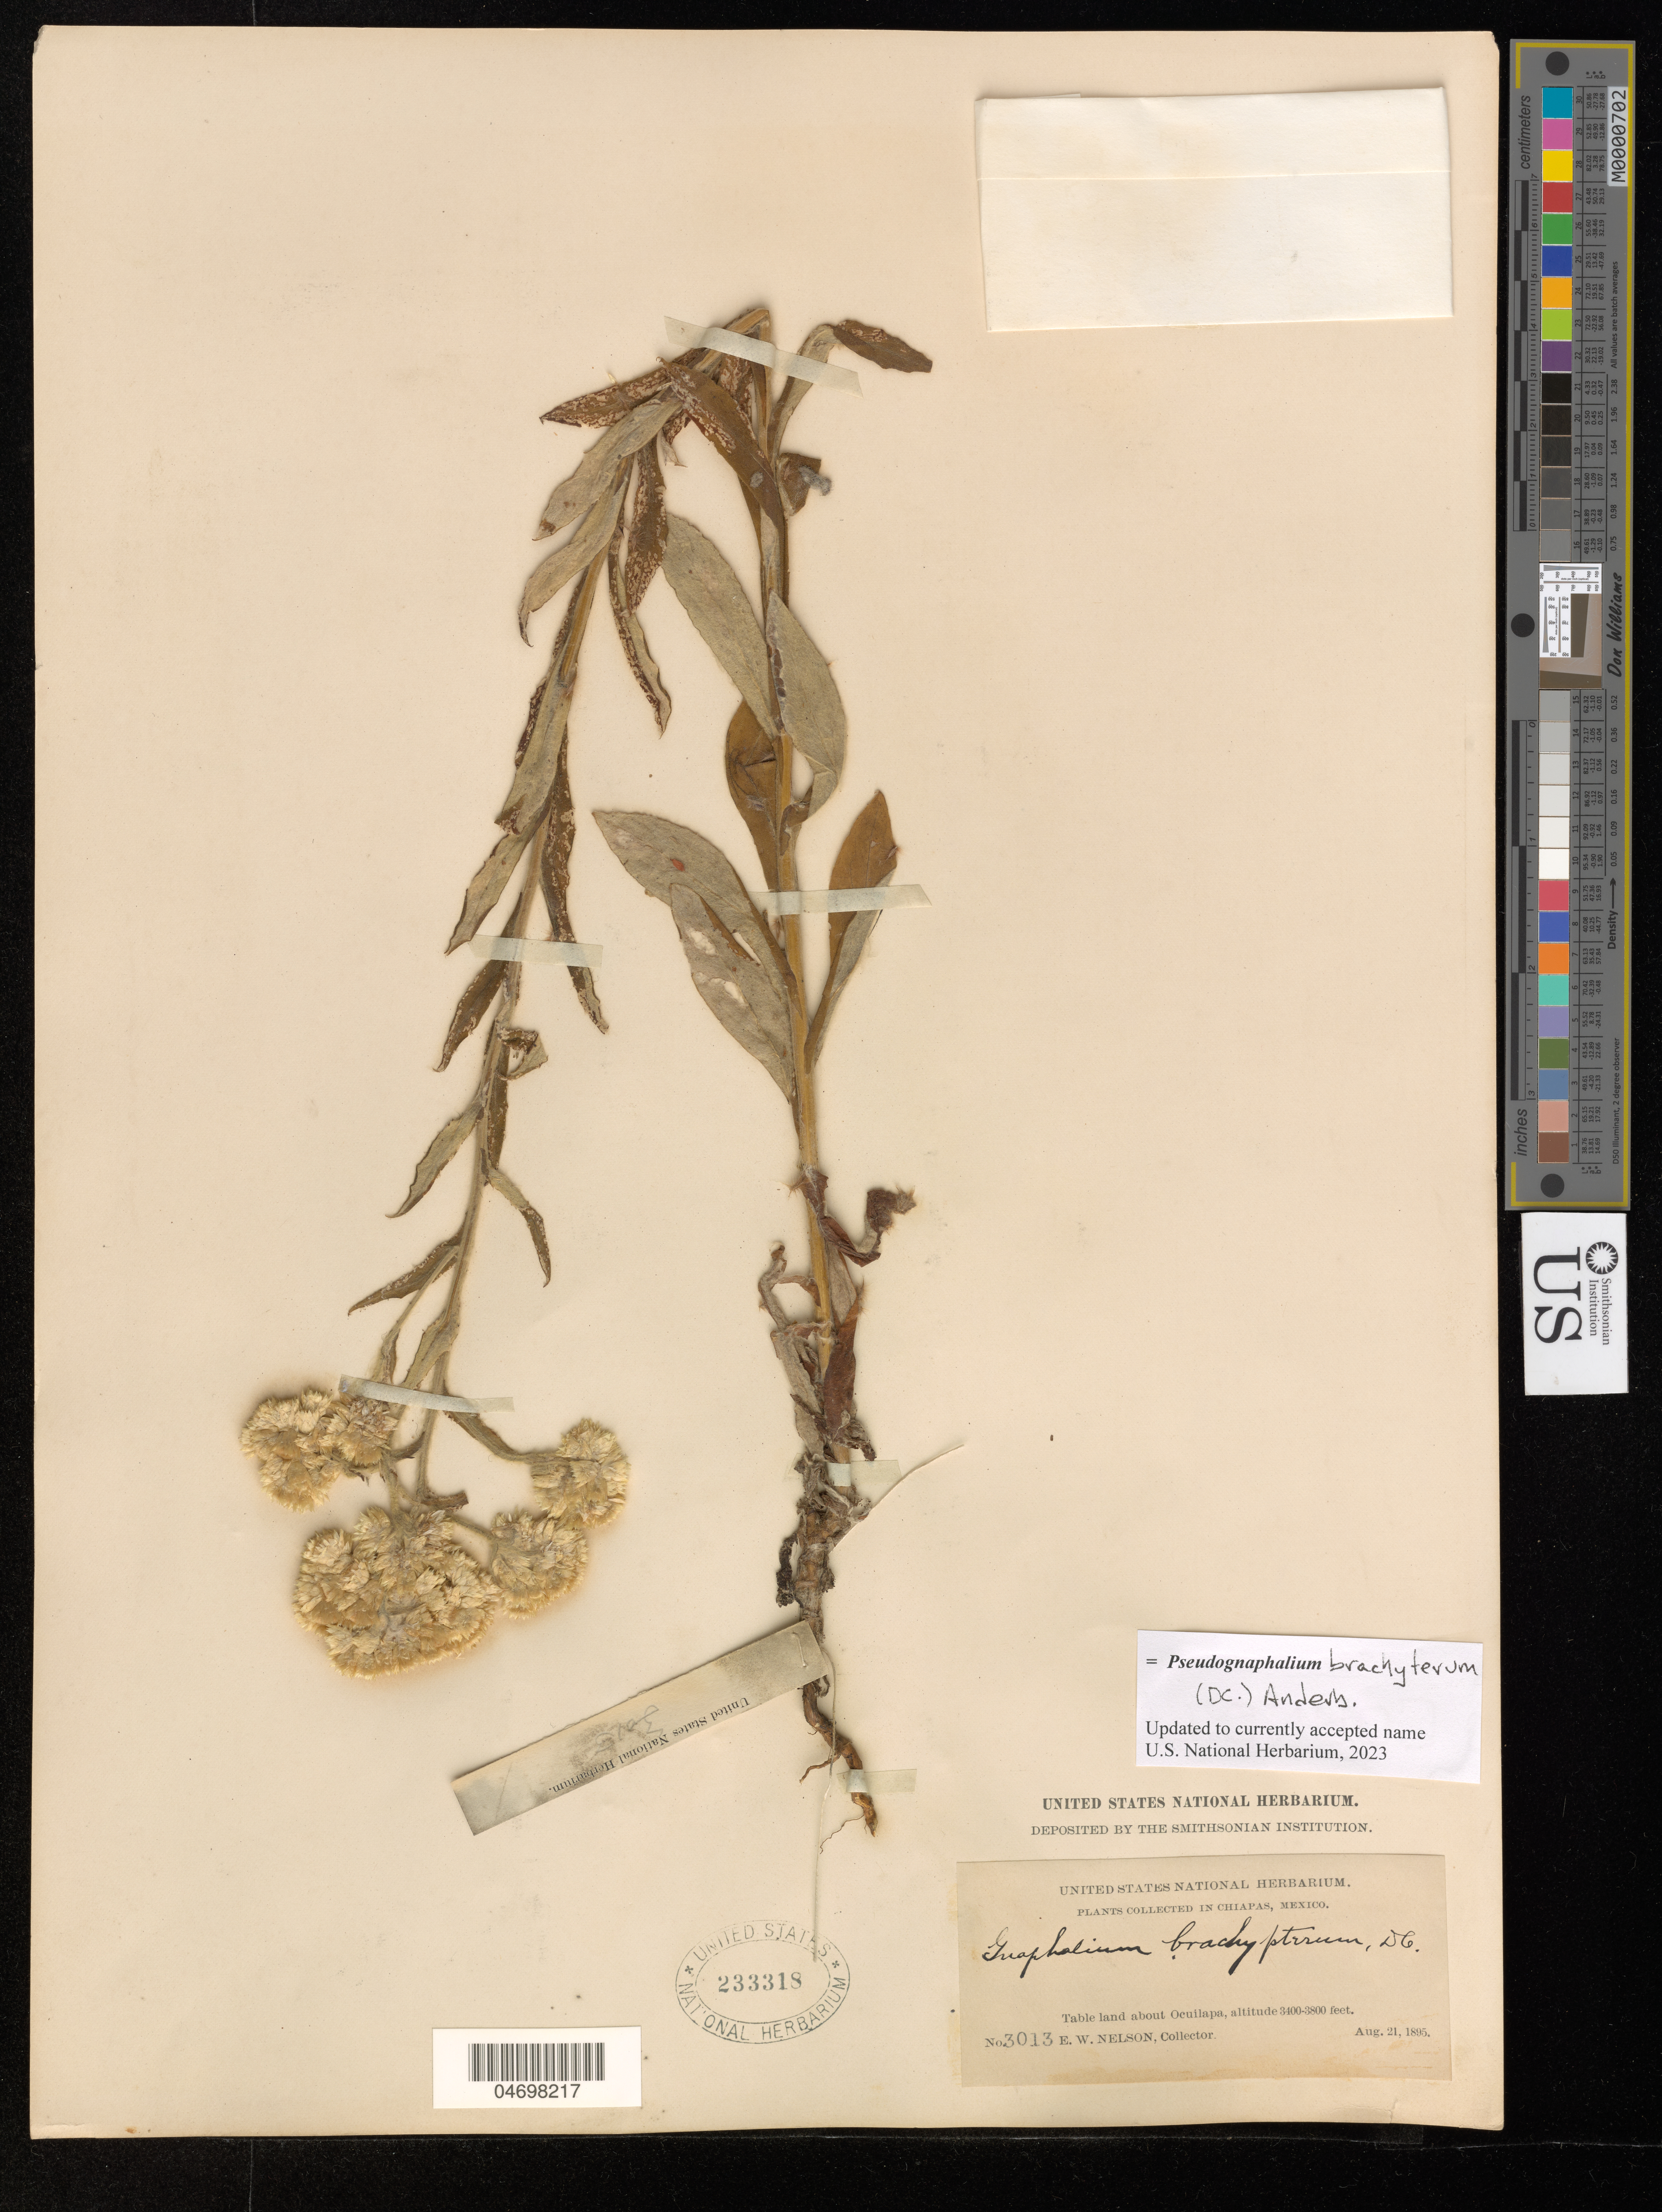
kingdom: Plantae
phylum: Tracheophyta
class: Magnoliopsida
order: Asterales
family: Asteraceae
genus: Pseudognaphalium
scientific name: Pseudognaphalium perelegans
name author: G.L. Nesom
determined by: Nesom, Guy L.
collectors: E. W. Nelson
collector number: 3013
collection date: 1895-08-21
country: Mexico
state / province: Chiapas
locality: Table land about Ocuilapa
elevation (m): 1036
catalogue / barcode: US 233318